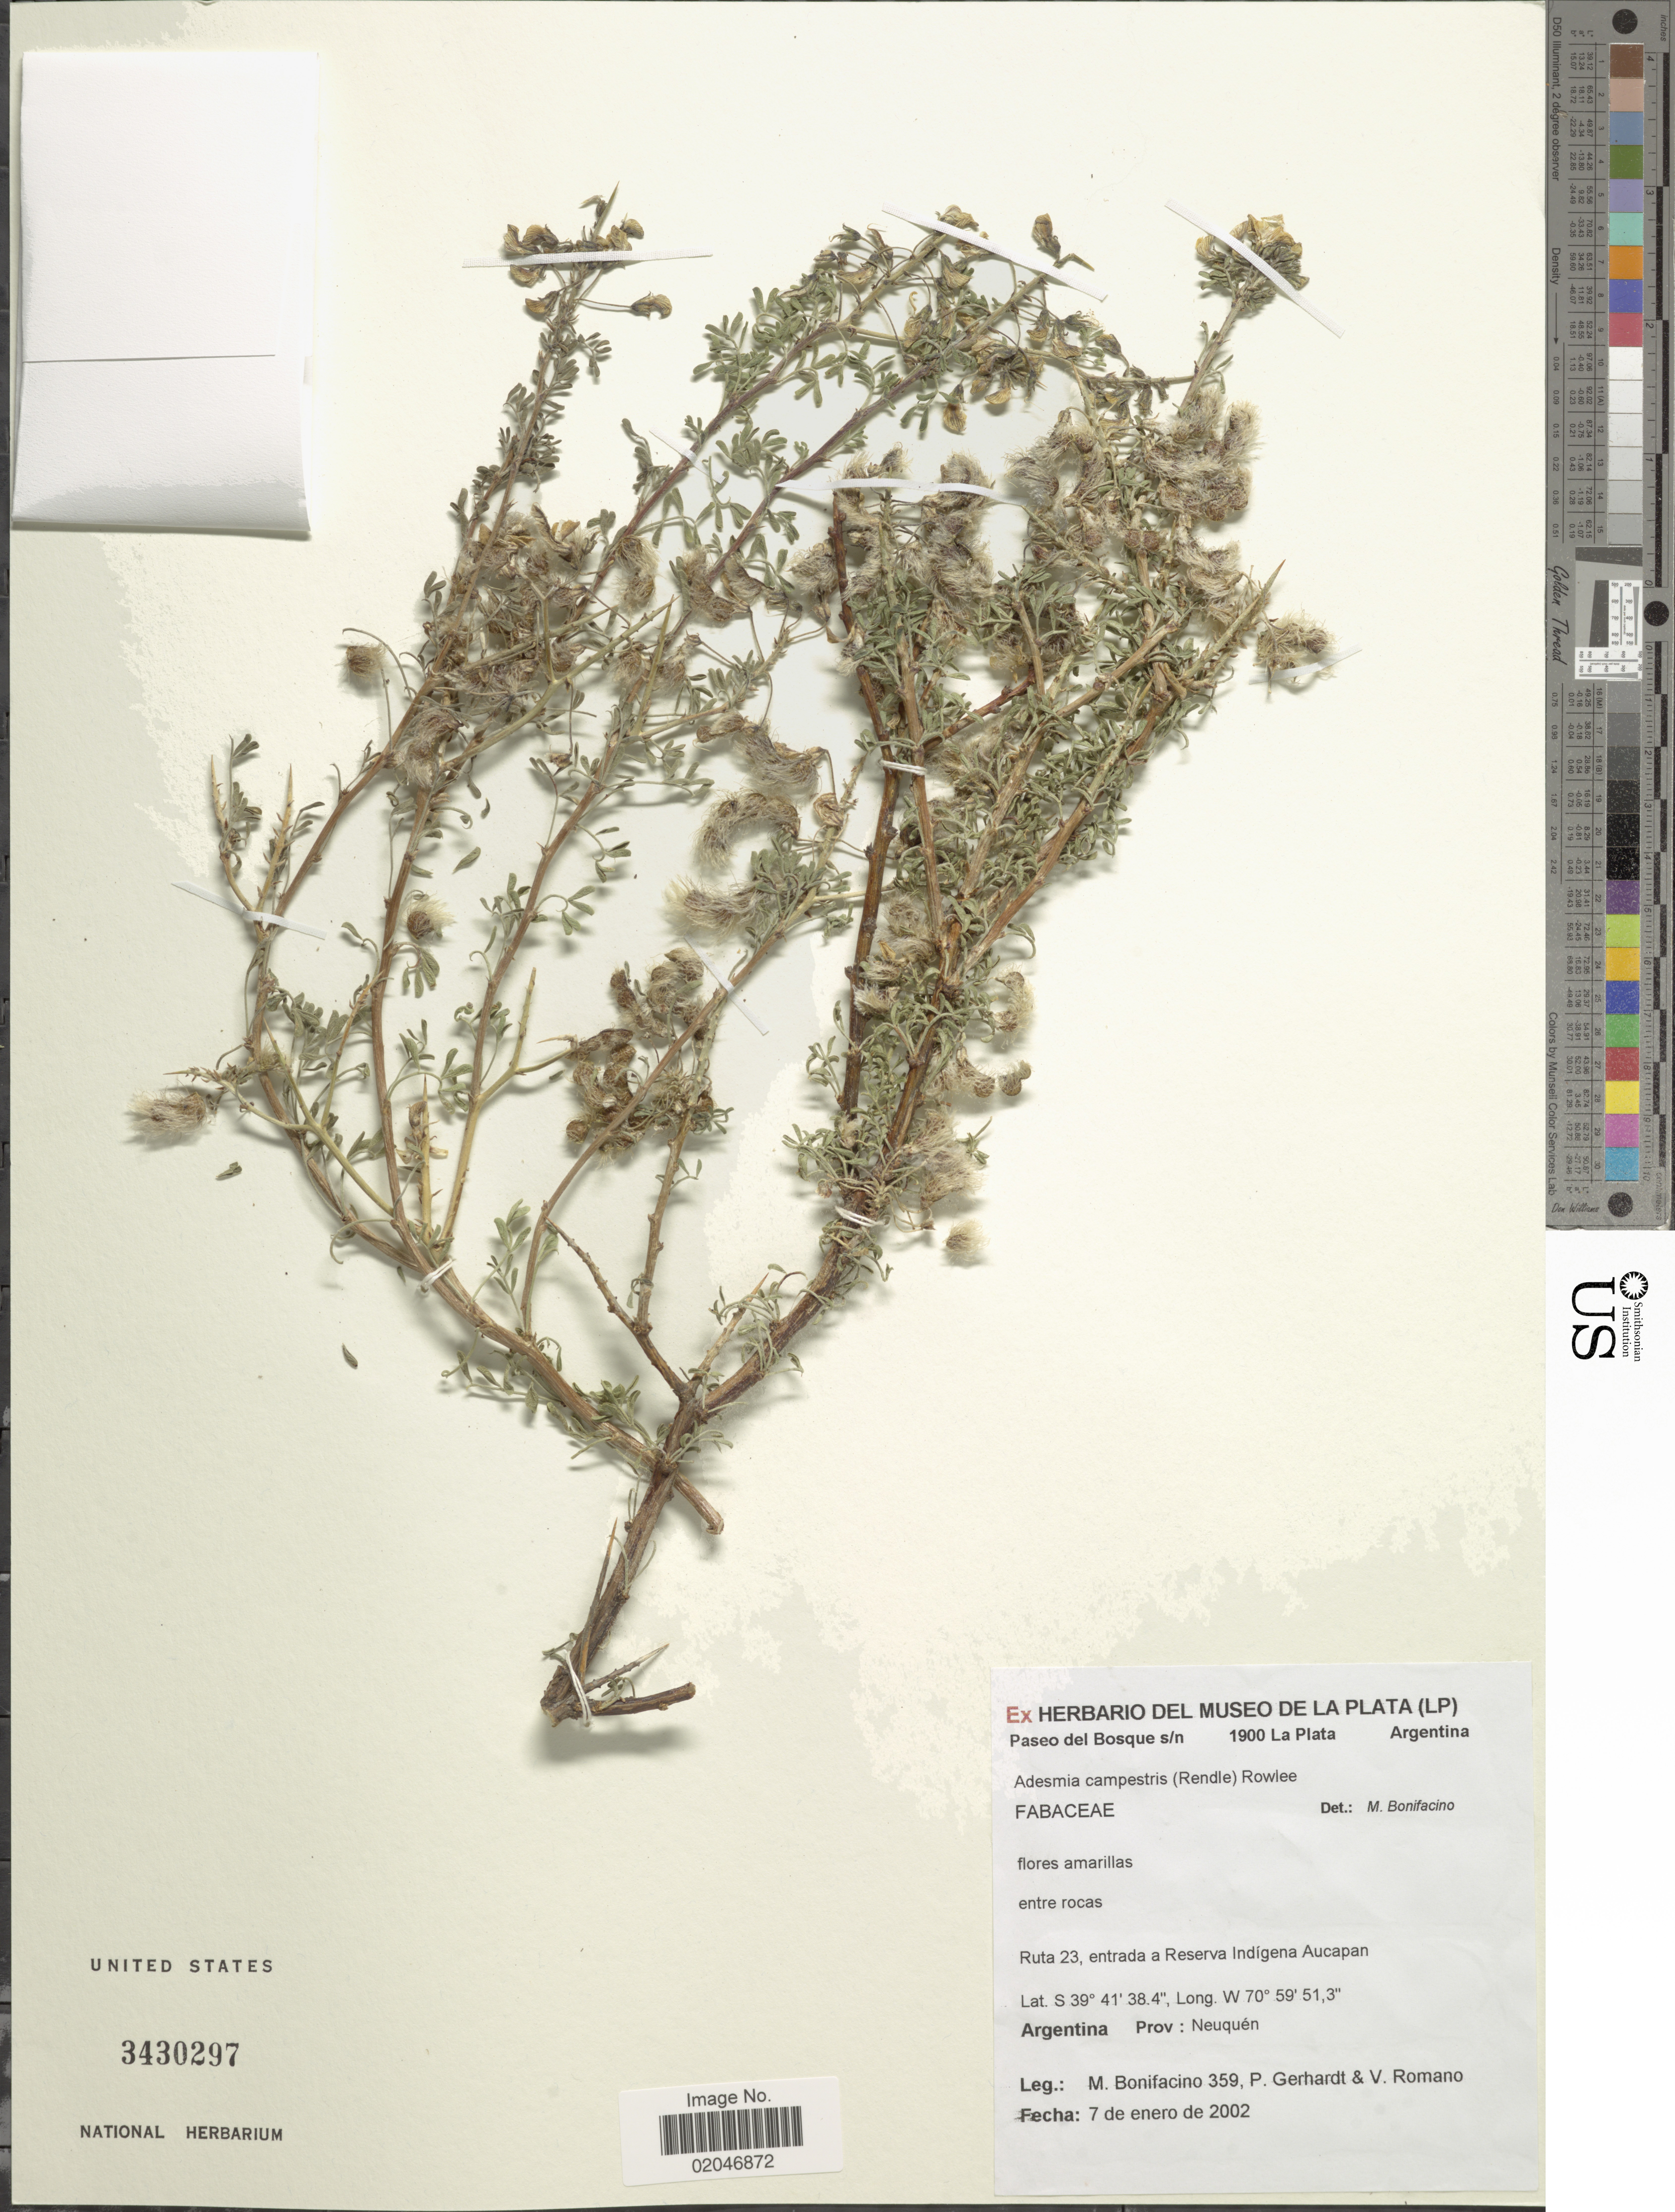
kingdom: Plantae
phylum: Tracheophyta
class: Magnoliopsida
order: Fabales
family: Fabaceae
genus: Adesmia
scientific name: Adesmia campestris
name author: (Rendle) Rowlee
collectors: M. Bonifacino, P. Gerhardt & V. Romano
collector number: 0359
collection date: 2002-01-07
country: Argentina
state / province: Neuquen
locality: Ruta 23, entrada a Reserva Indigena Aucapan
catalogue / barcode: US 3430297